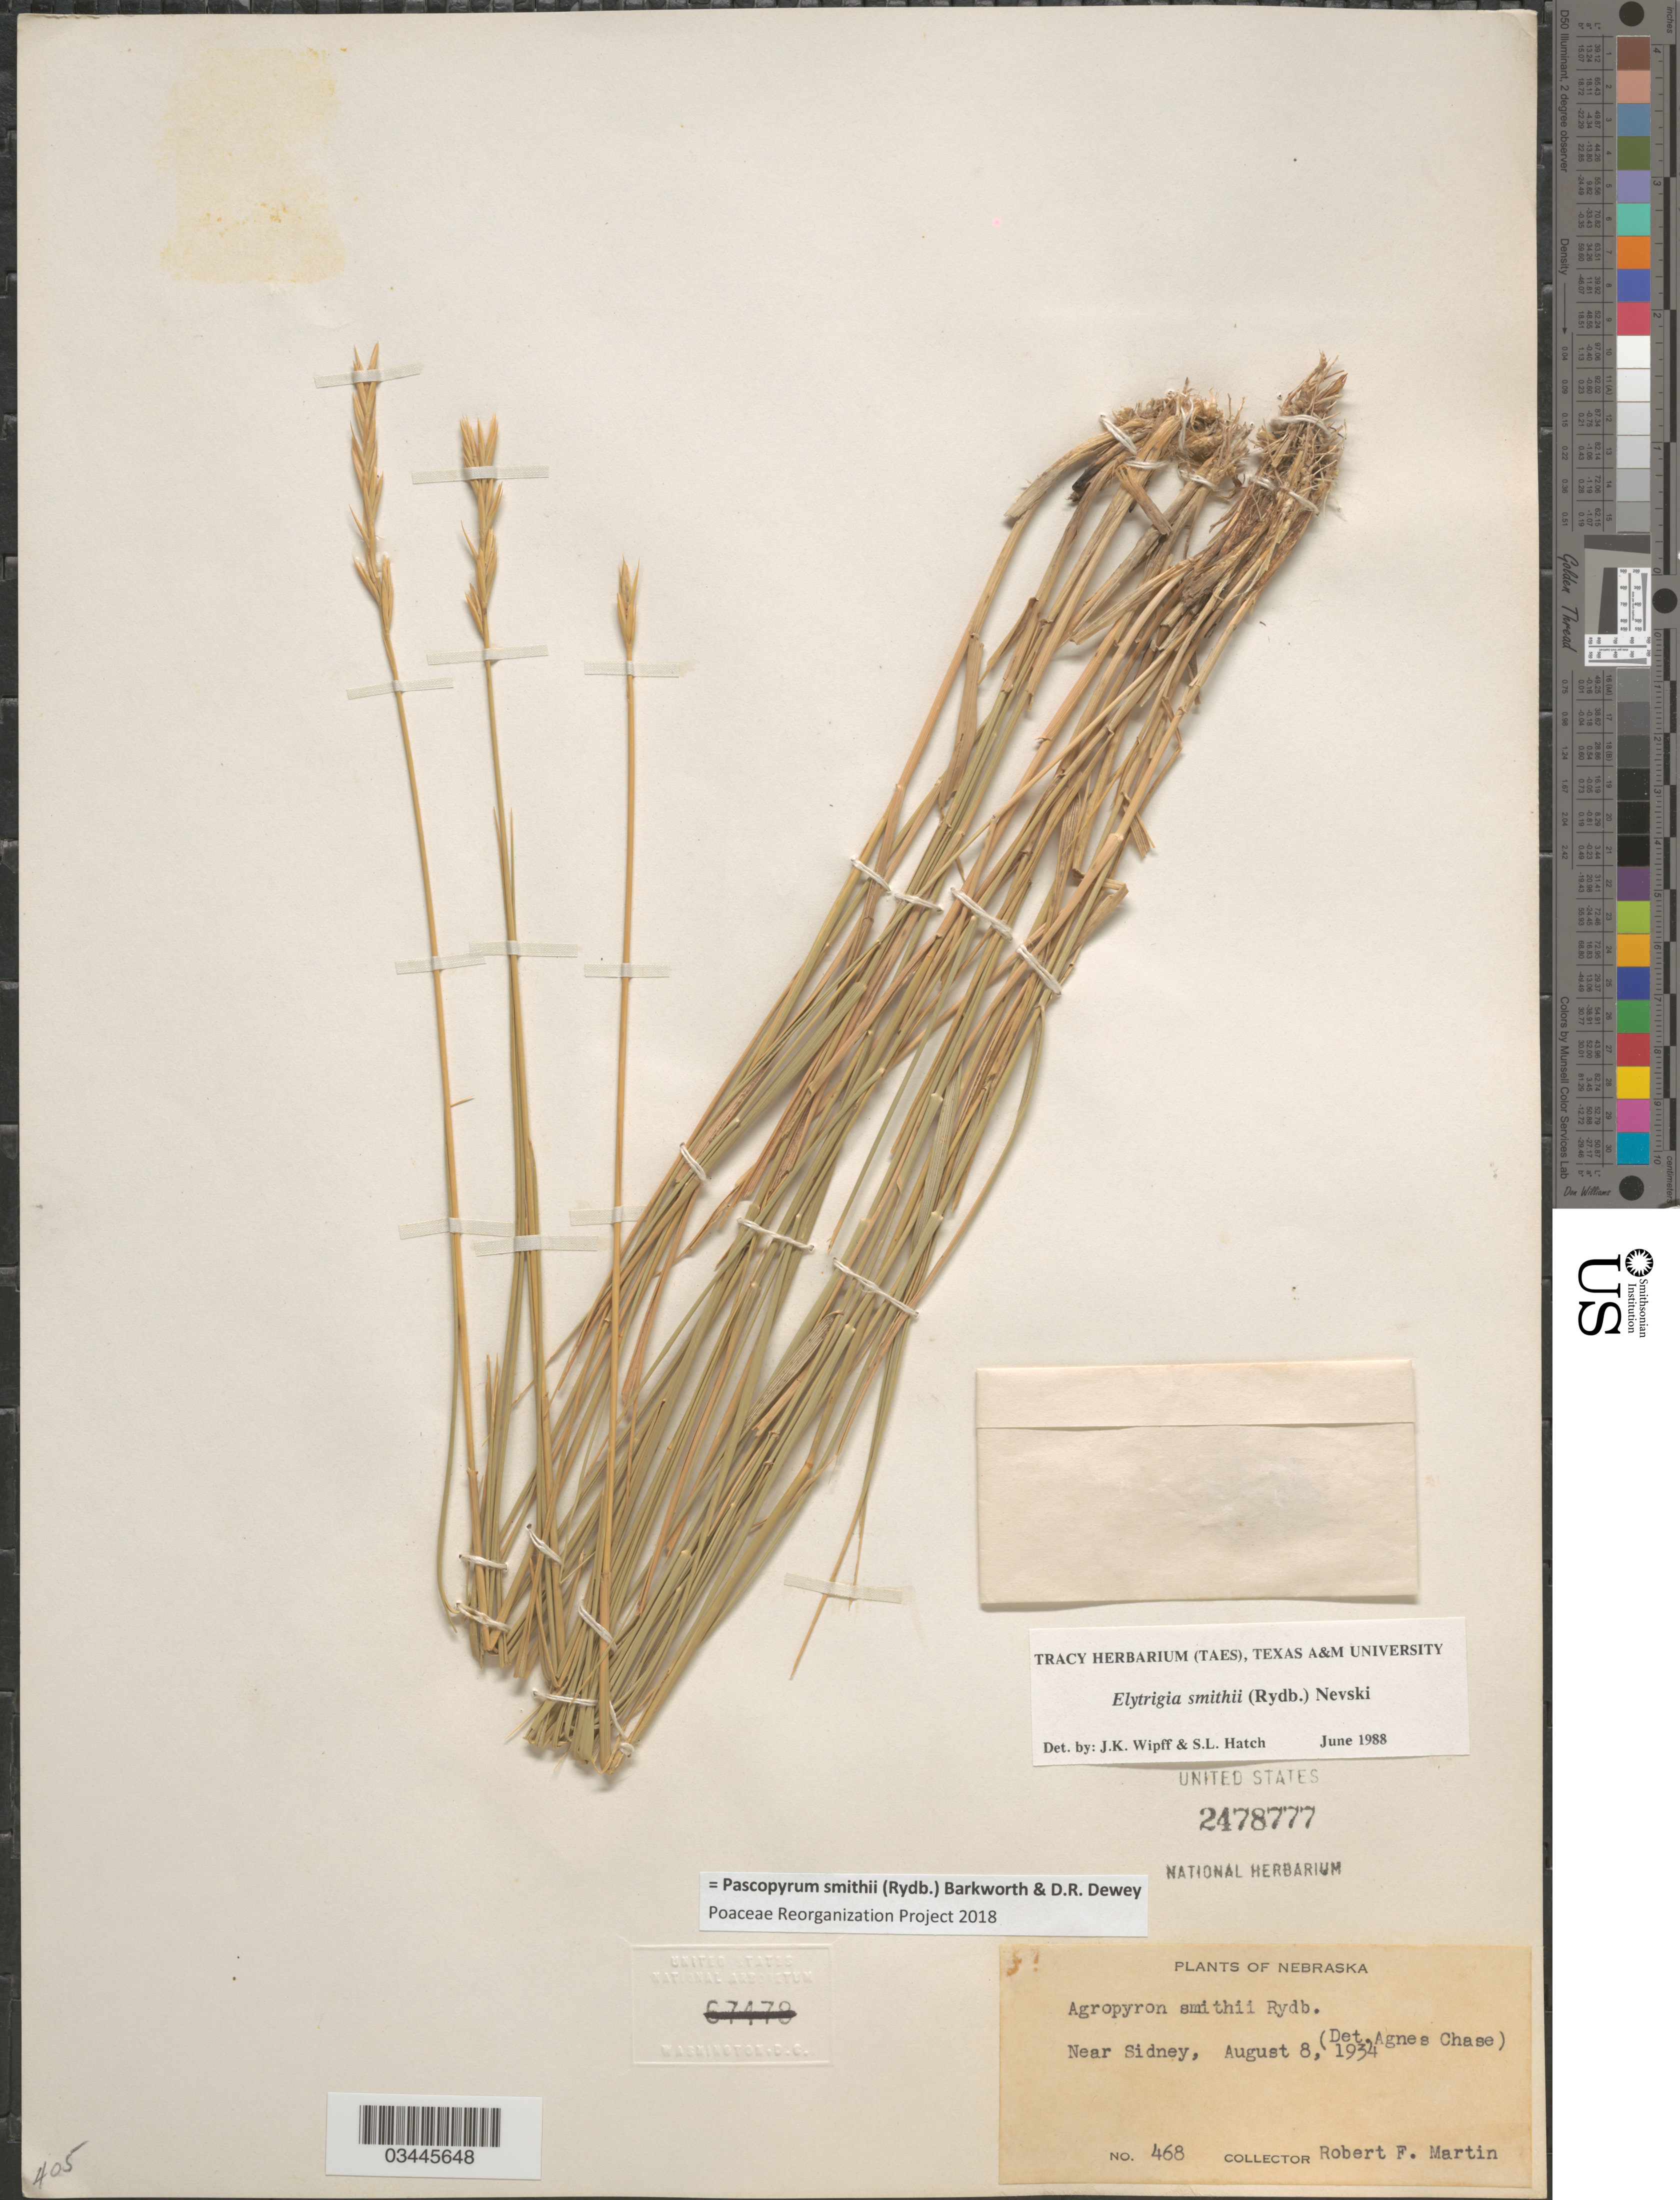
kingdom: Plantae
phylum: Tracheophyta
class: Liliopsida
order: Poales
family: Poaceae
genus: Pascopyrum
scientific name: Pascopyrum smithii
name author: (Rydb.) Barkworth & Dewey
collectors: R. F. Martin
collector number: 468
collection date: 1934-08-08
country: United States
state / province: Nebraska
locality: Near Sidney.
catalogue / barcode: US 2478777